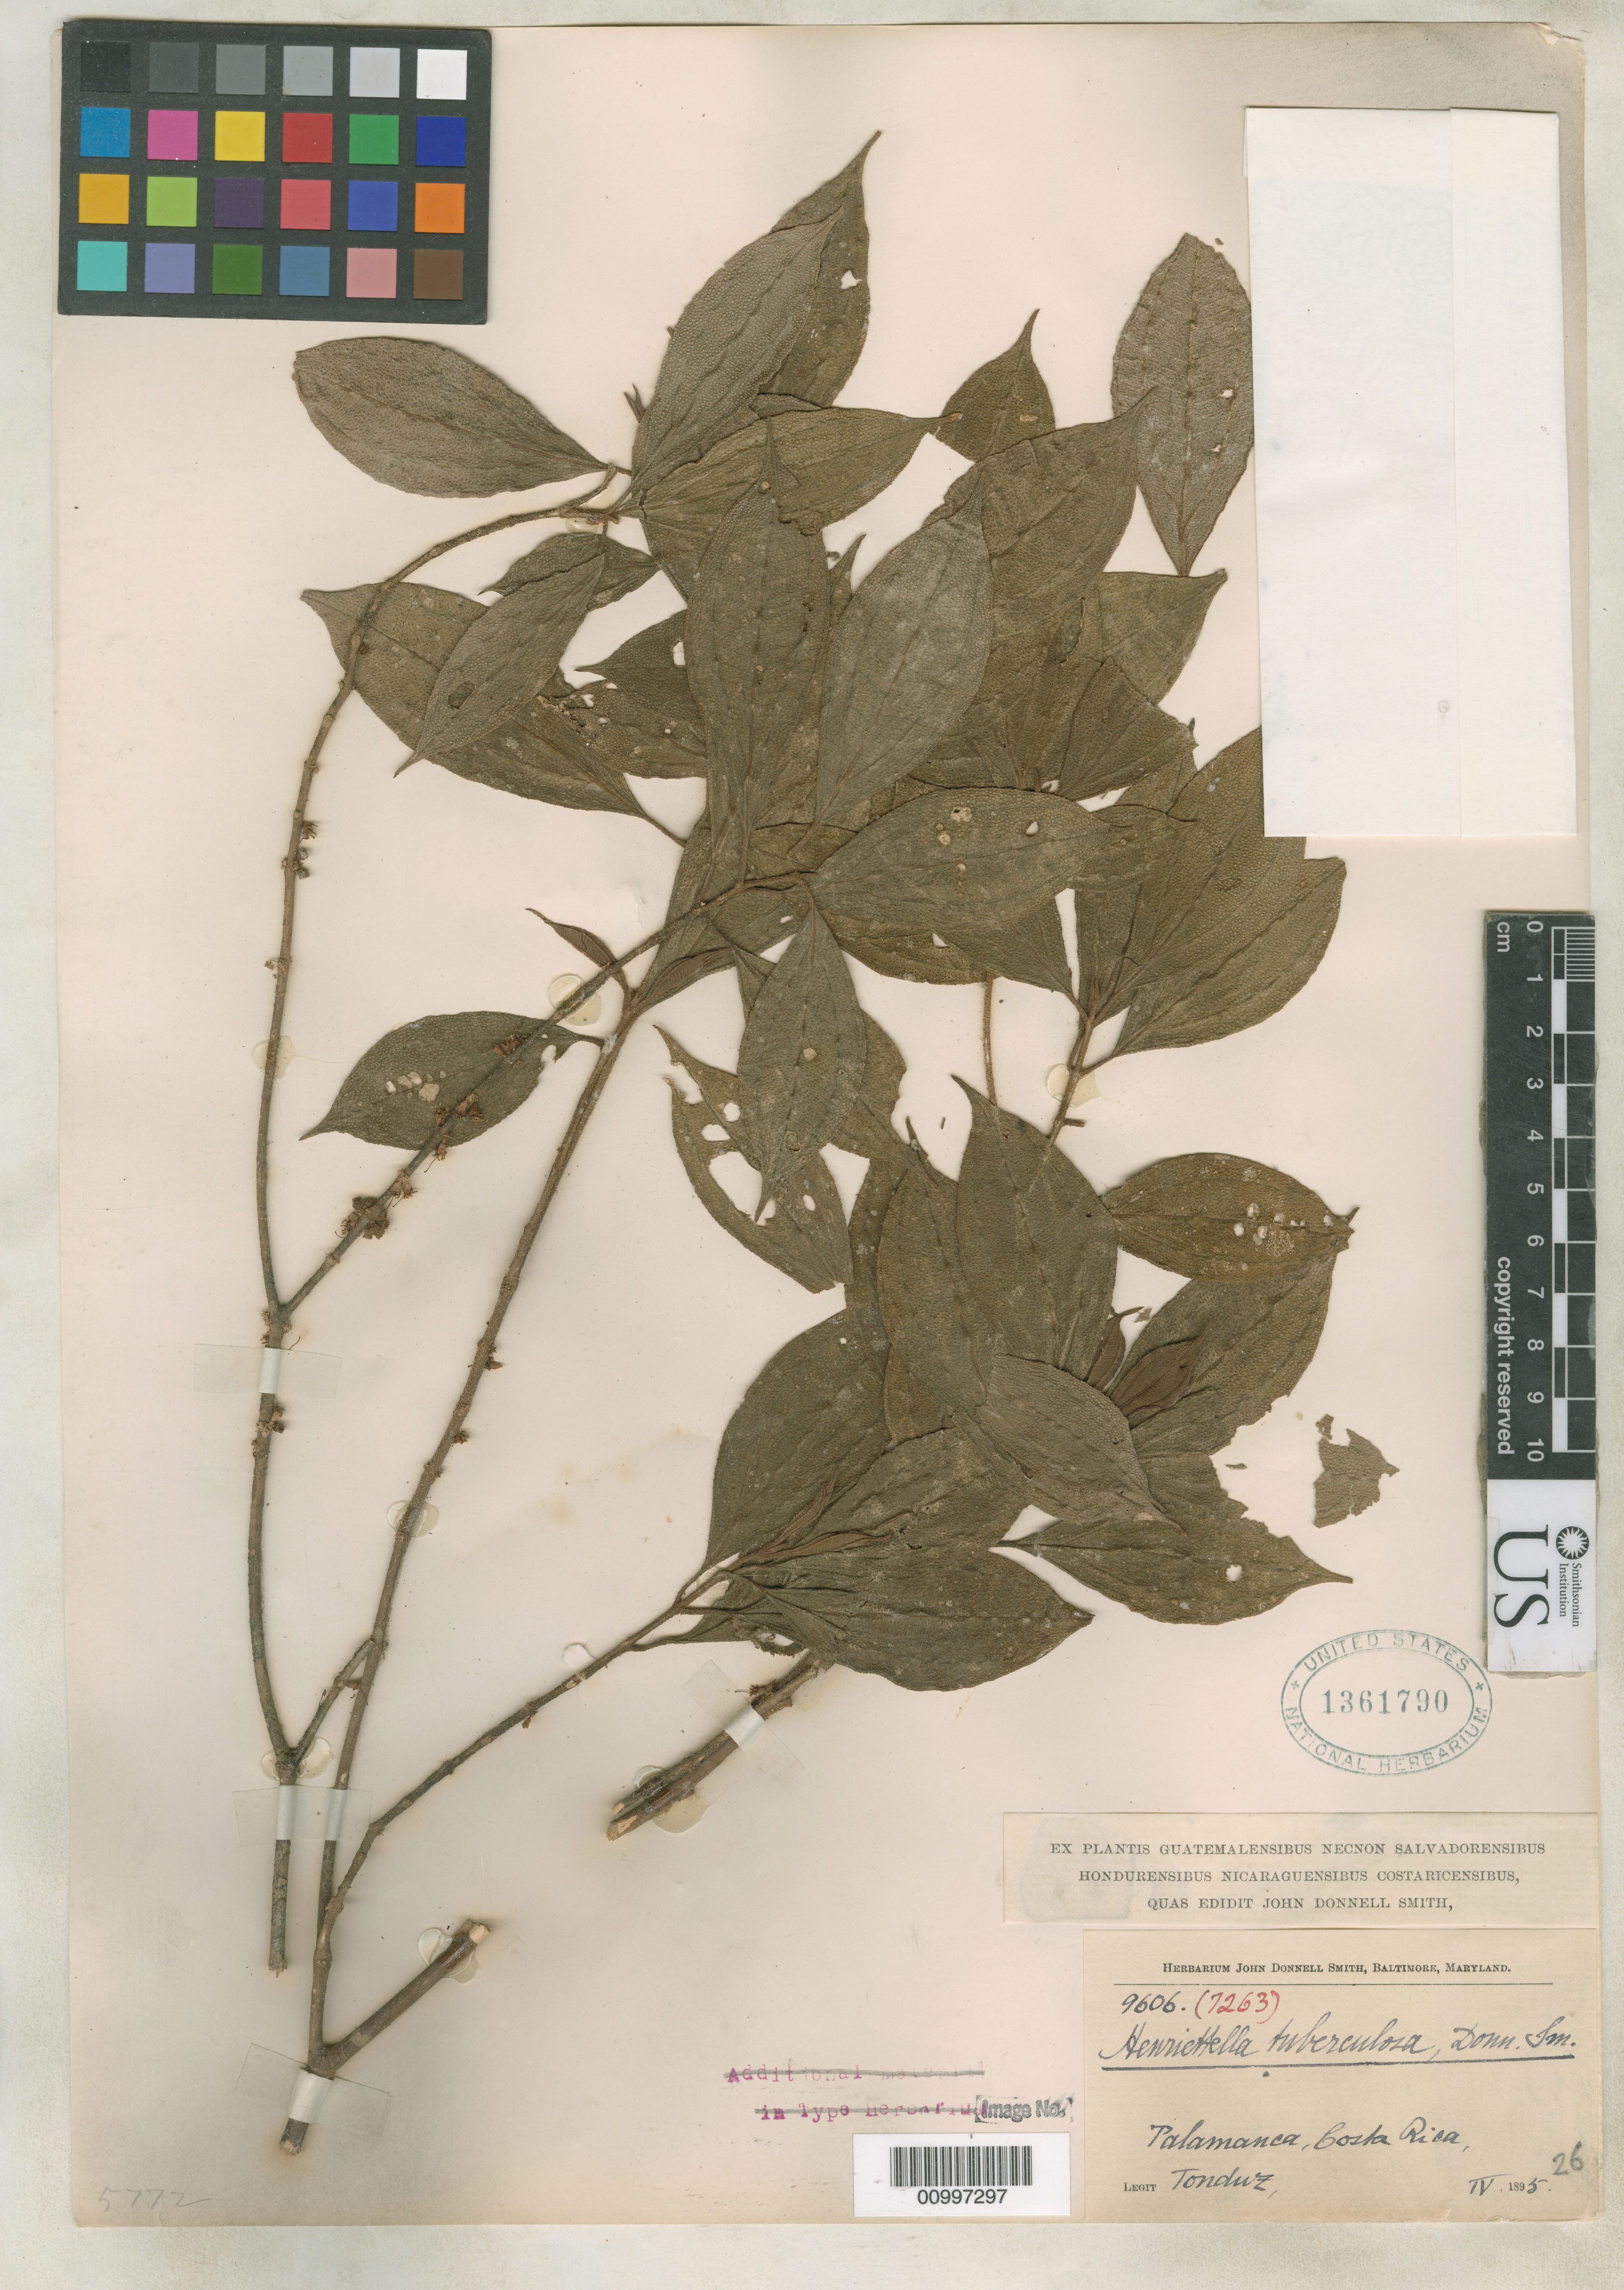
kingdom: Plantae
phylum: Tracheophyta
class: Magnoliopsida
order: Myrtales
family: Melastomataceae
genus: Henriettella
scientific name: Henriettella tuberculosa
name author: Donn. Sm.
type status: Type Collection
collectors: A. Tonduz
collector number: J.D.S. 7263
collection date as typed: Apr 1895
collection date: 1895-04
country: Costa Rica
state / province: Limón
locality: Talamanca.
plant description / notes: One of four specimens received from John Donnell Smith herbarium. Tonduz [Donn. Sm.] 7263 = Tonduz [Herb. Nat. Cost.] 9606 (mis-cited in protologue as 9906).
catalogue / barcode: US 1361790